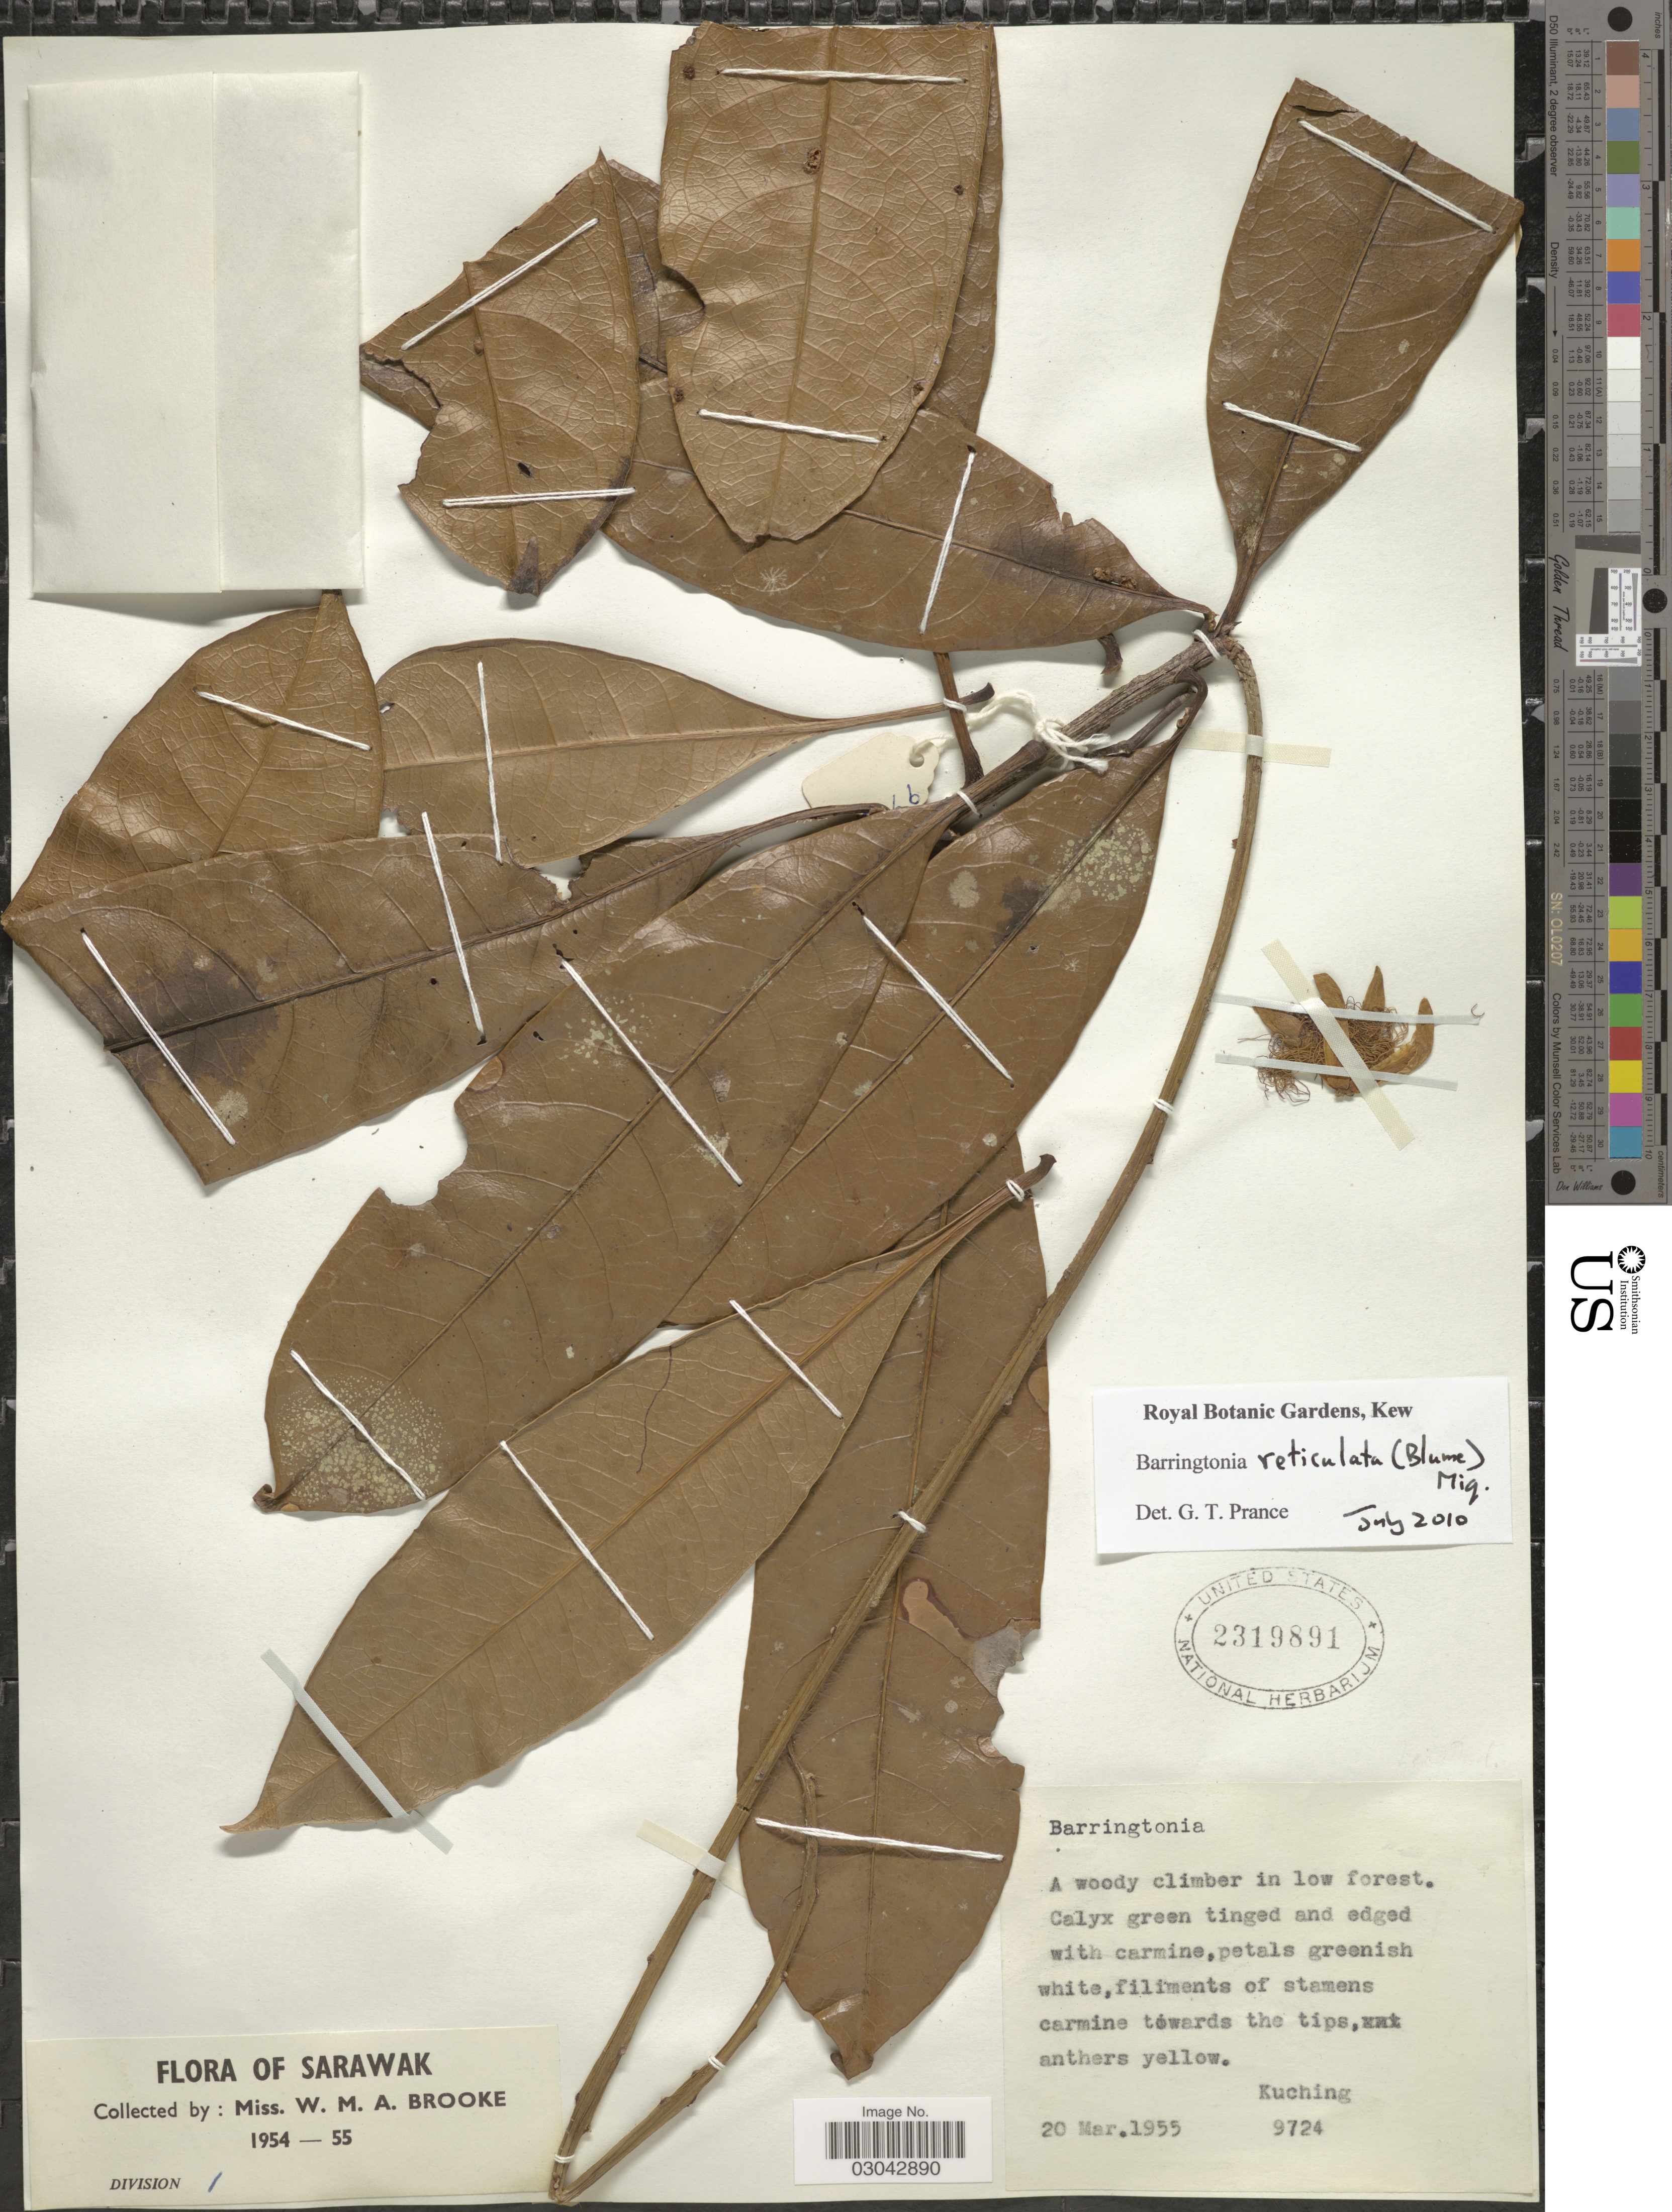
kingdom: Plantae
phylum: Tracheophyta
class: Magnoliopsida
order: Ericales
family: Lecythidaceae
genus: Barringtonia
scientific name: Barringtonia reticulata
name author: (Blume) Miq.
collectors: W. Brooke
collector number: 9724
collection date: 1955-03-20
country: Malaysia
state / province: Sarawak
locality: Kuching.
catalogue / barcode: US 2319891